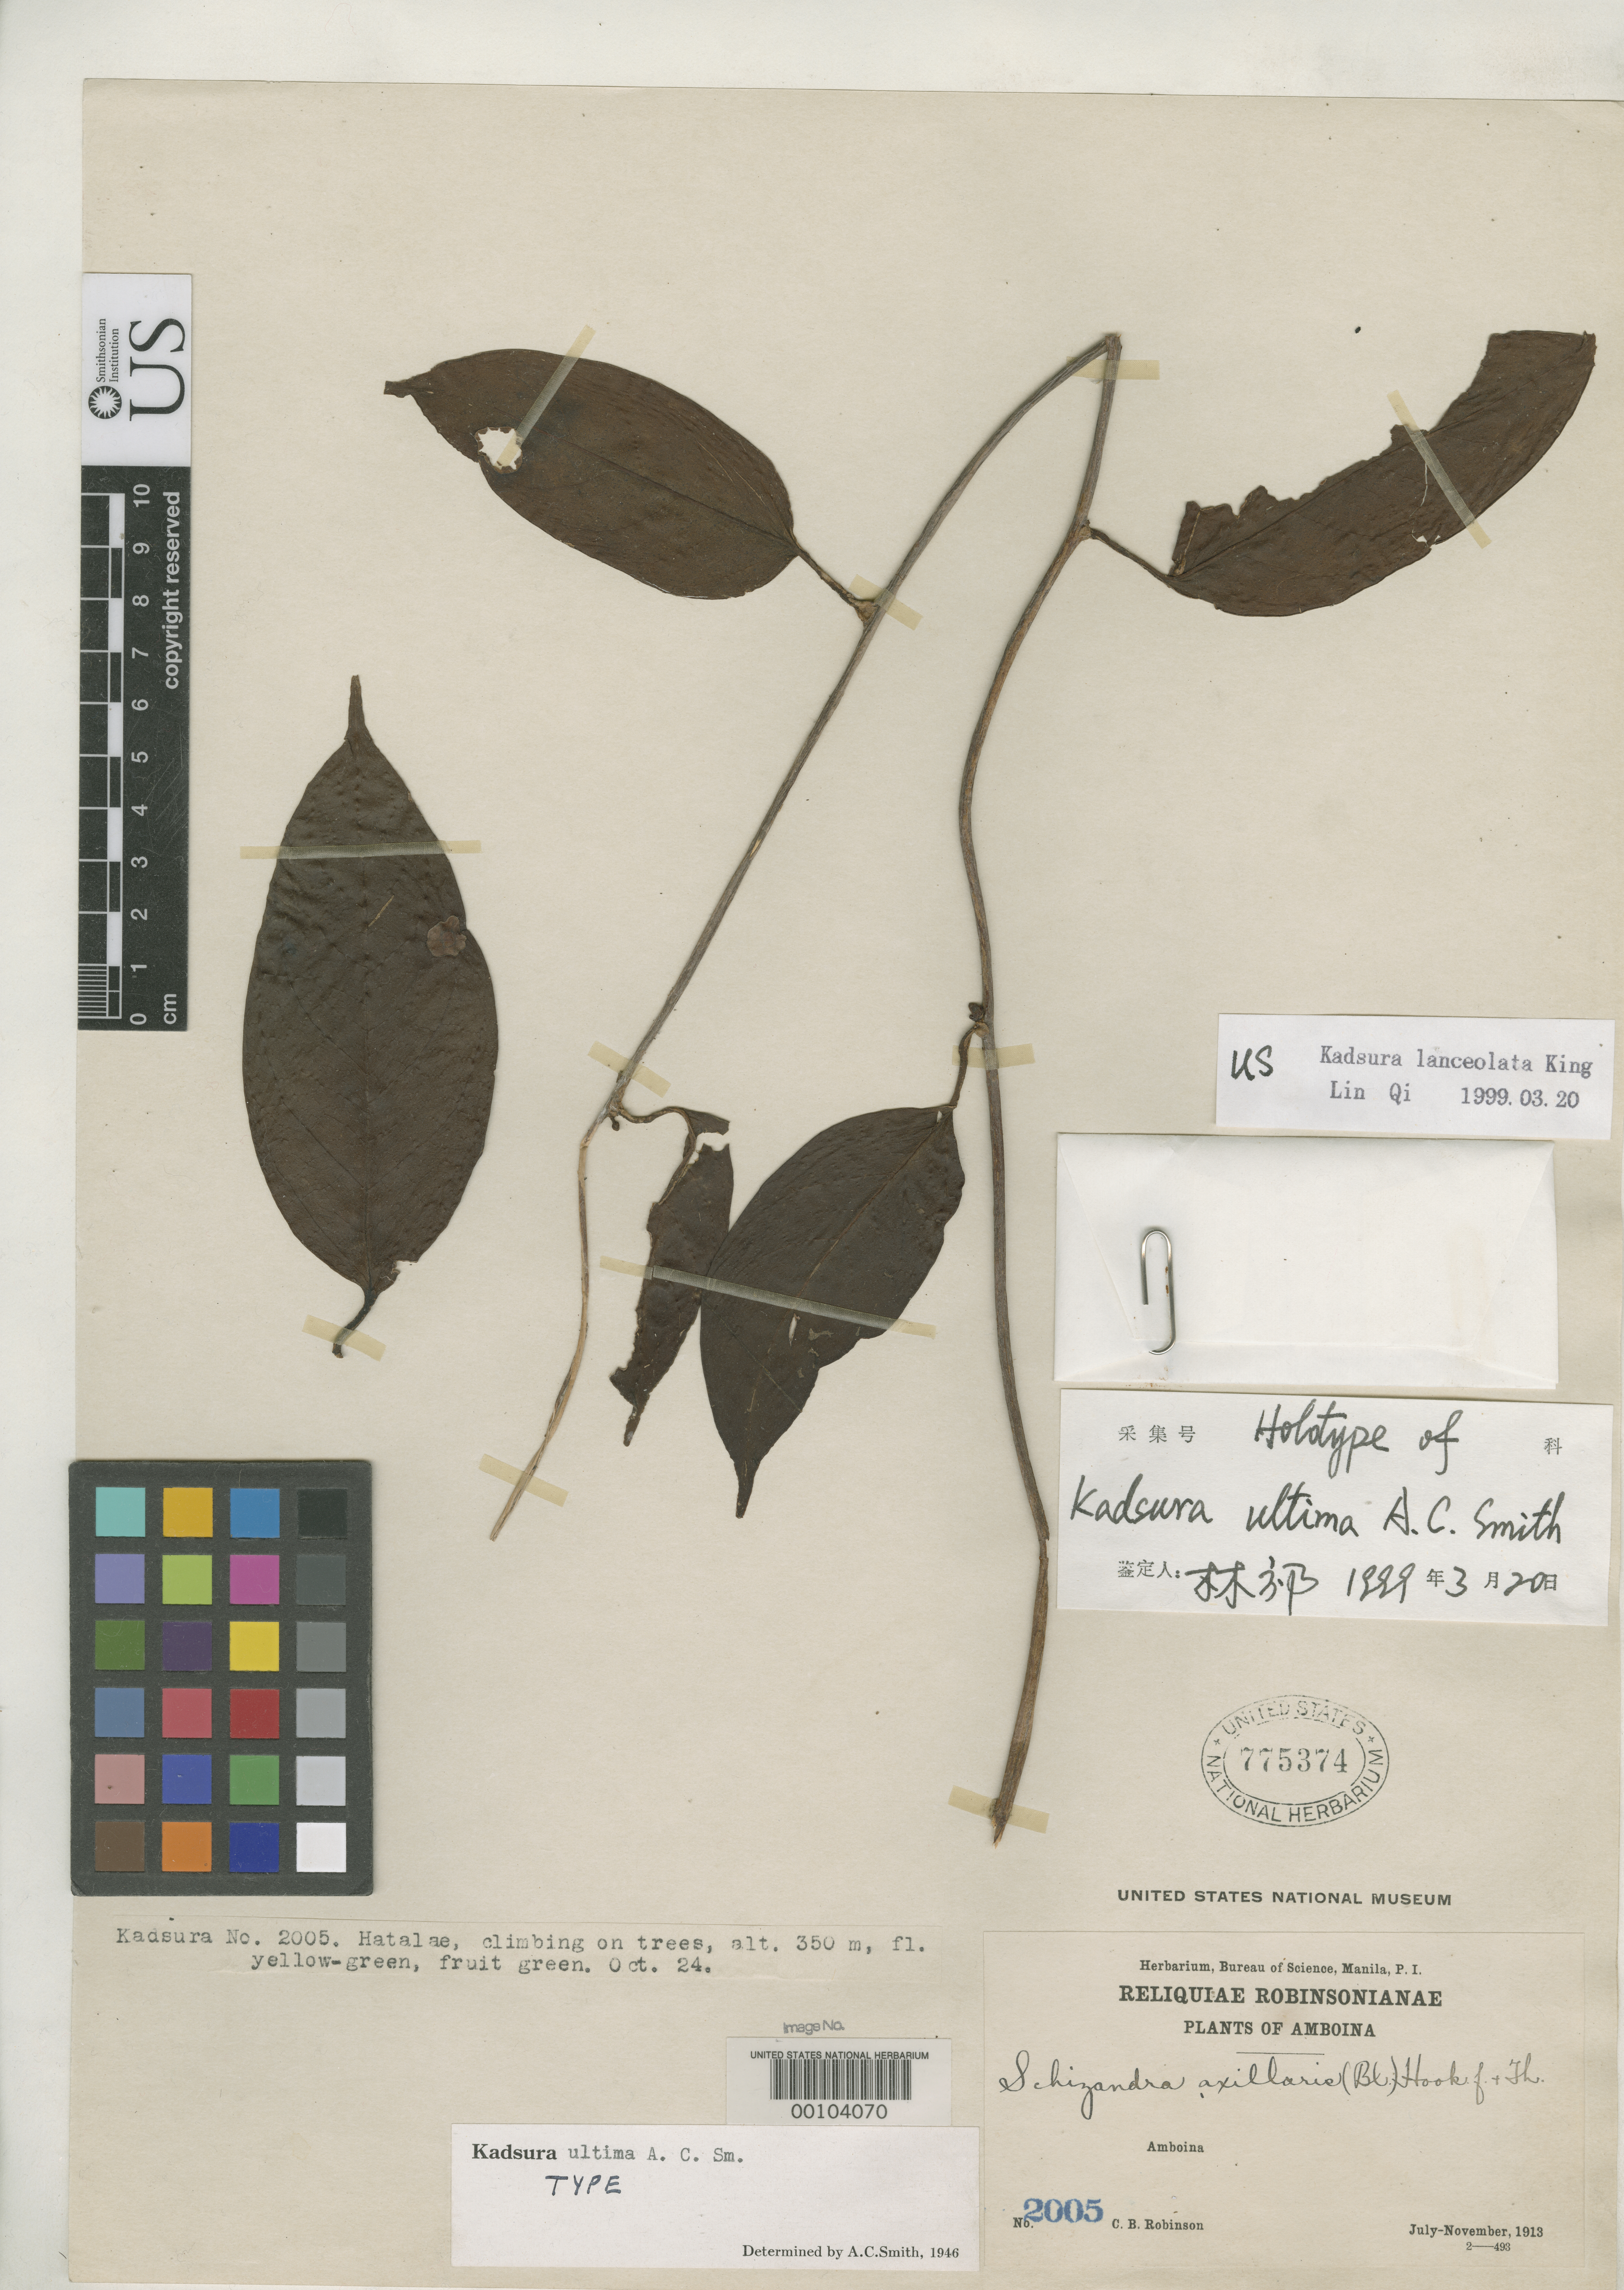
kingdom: Plantae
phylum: Tracheophyta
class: Magnoliopsida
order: Austrobaileyales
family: Schisandraceae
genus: Kadsura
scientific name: Kadsura ultima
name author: A.C. Sm.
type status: Holotype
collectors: C. Robinson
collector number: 2005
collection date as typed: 24 Oct 1913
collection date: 1913-10-24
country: Indonesia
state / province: Maluku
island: Amboina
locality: Hatalae.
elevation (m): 350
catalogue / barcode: US 775374